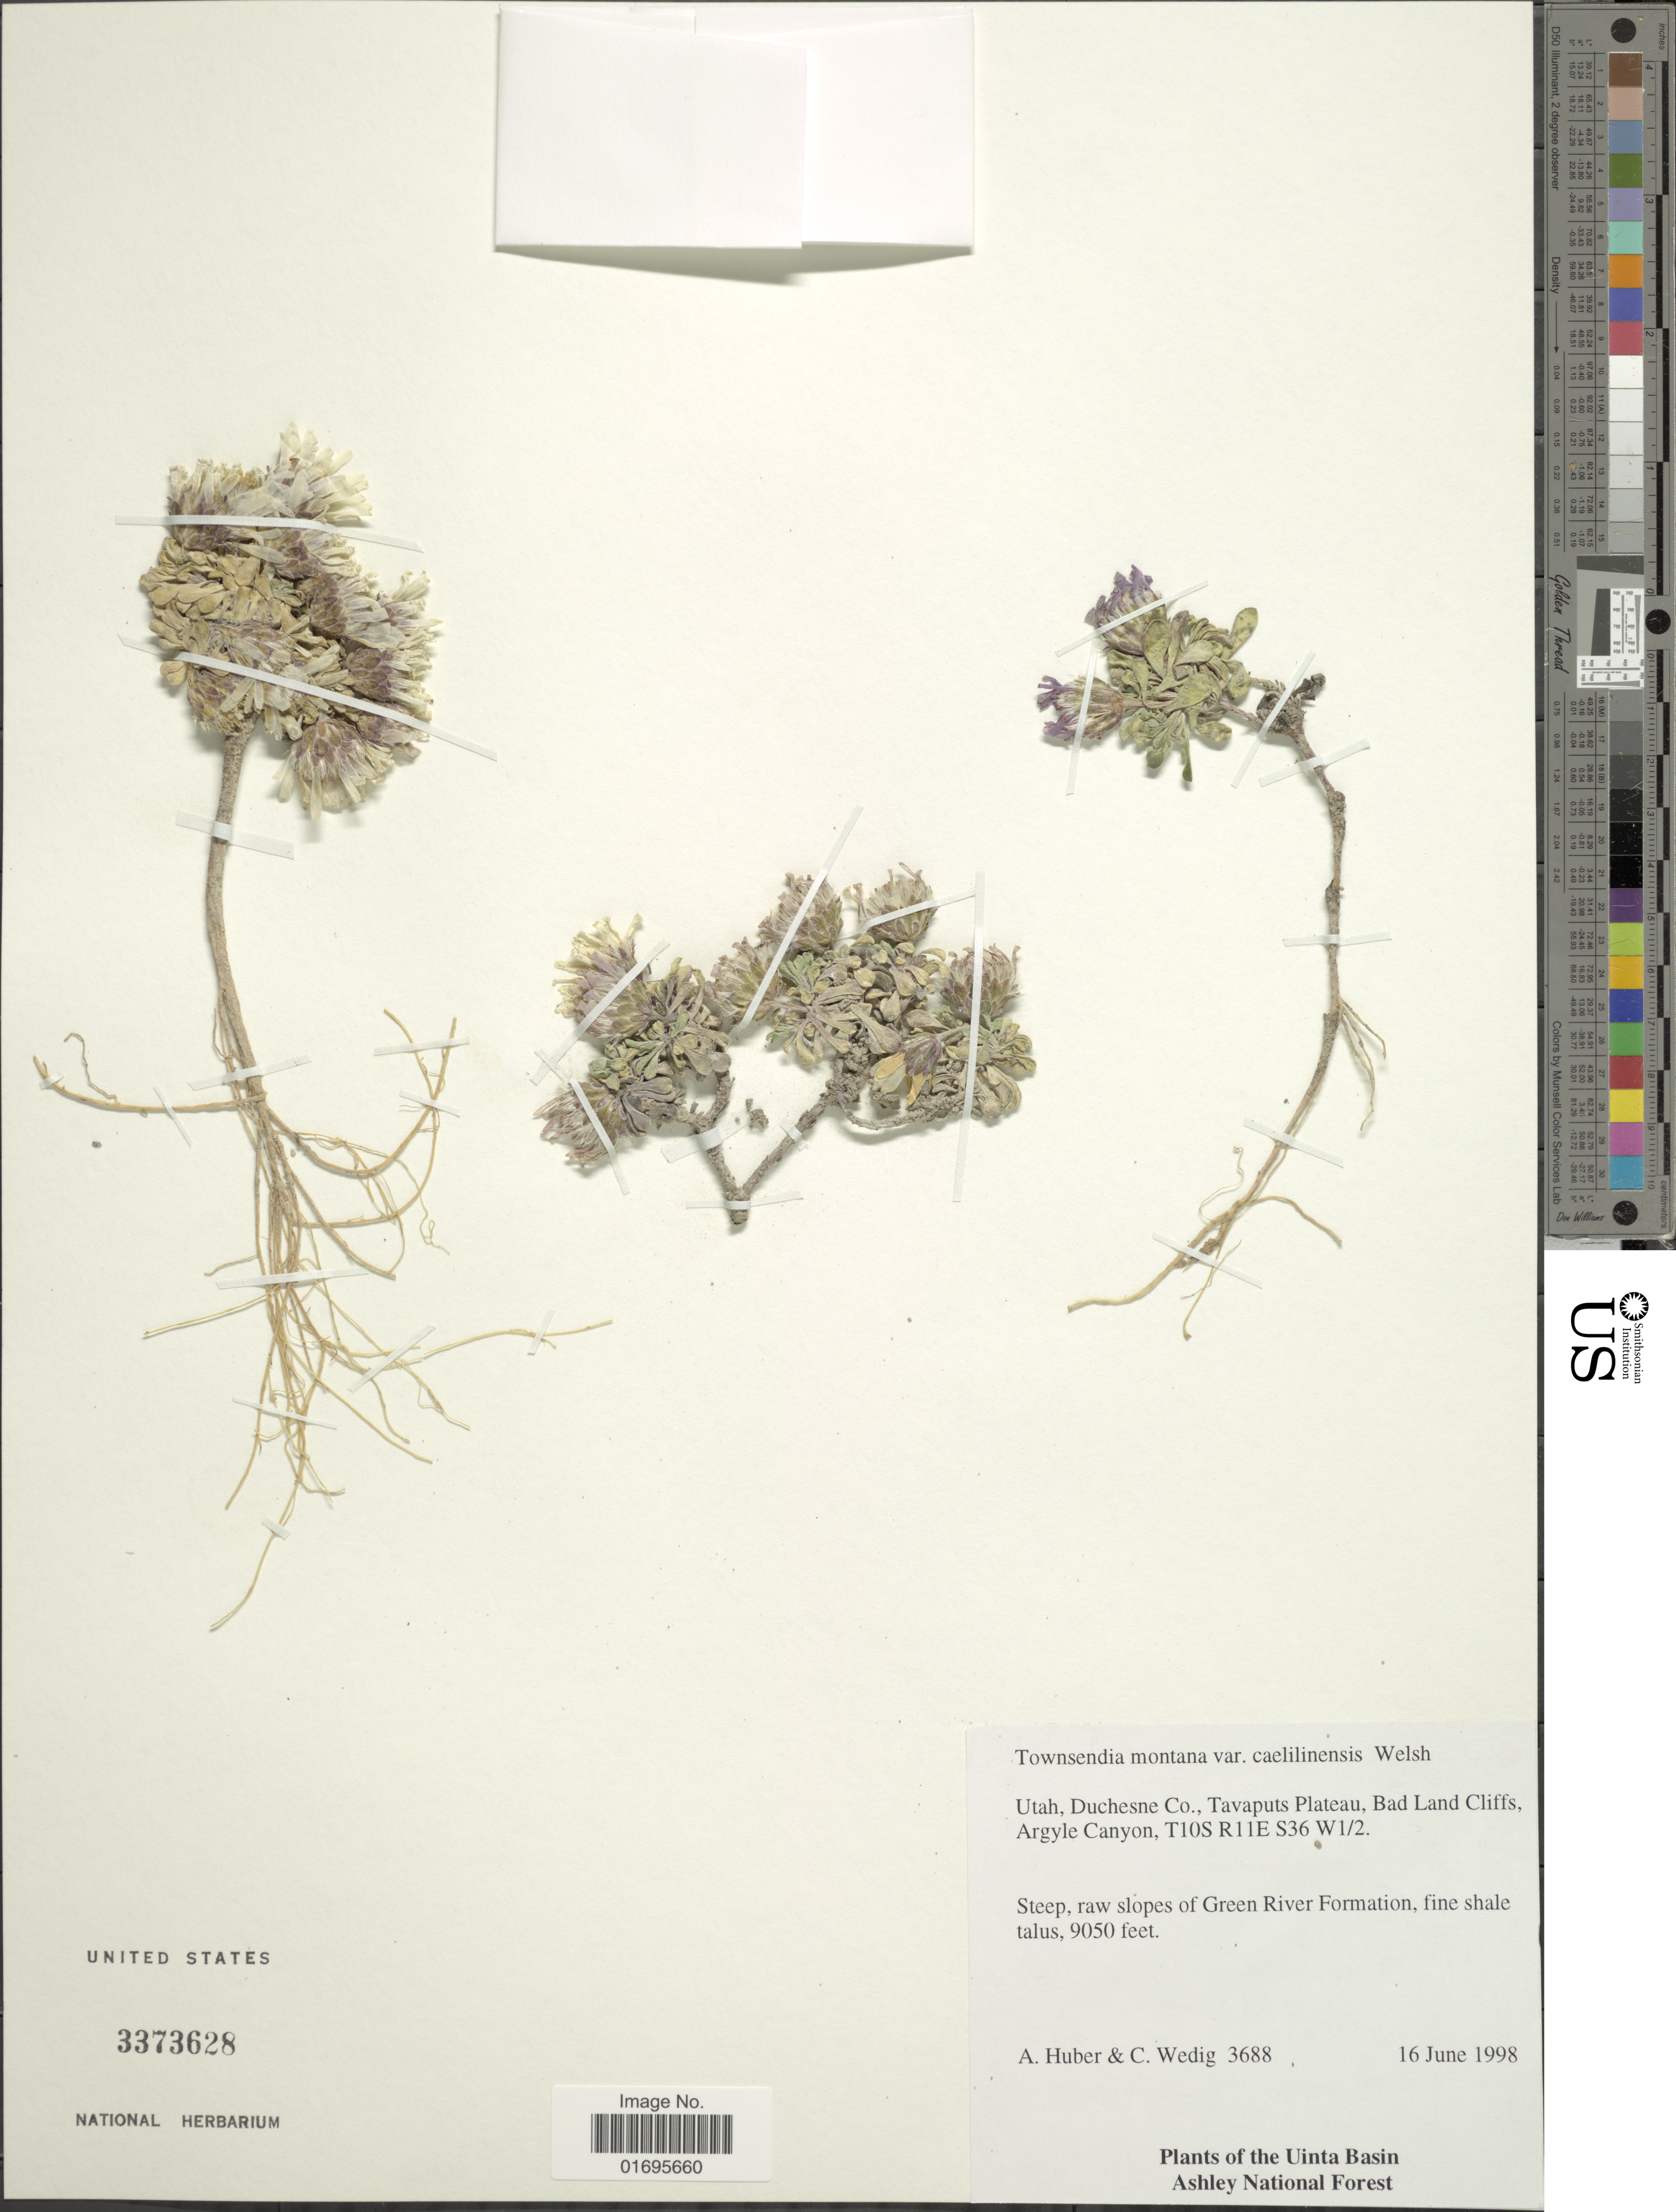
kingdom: Plantae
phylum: Tracheophyta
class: Magnoliopsida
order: Asterales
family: Asteraceae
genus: Townsendia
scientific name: Townsendia montana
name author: M.E. Jones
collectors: A. Huber & C. Wedig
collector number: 3688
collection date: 1998-06-16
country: United States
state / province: Utah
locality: Duchesne Co., Tavaputs Plateau, Bad Land Cliffs, Argyle Canyon, T10S R11E S36 W1/2, steep, raw slopes of Green River Formation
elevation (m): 2758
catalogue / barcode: US 3373628